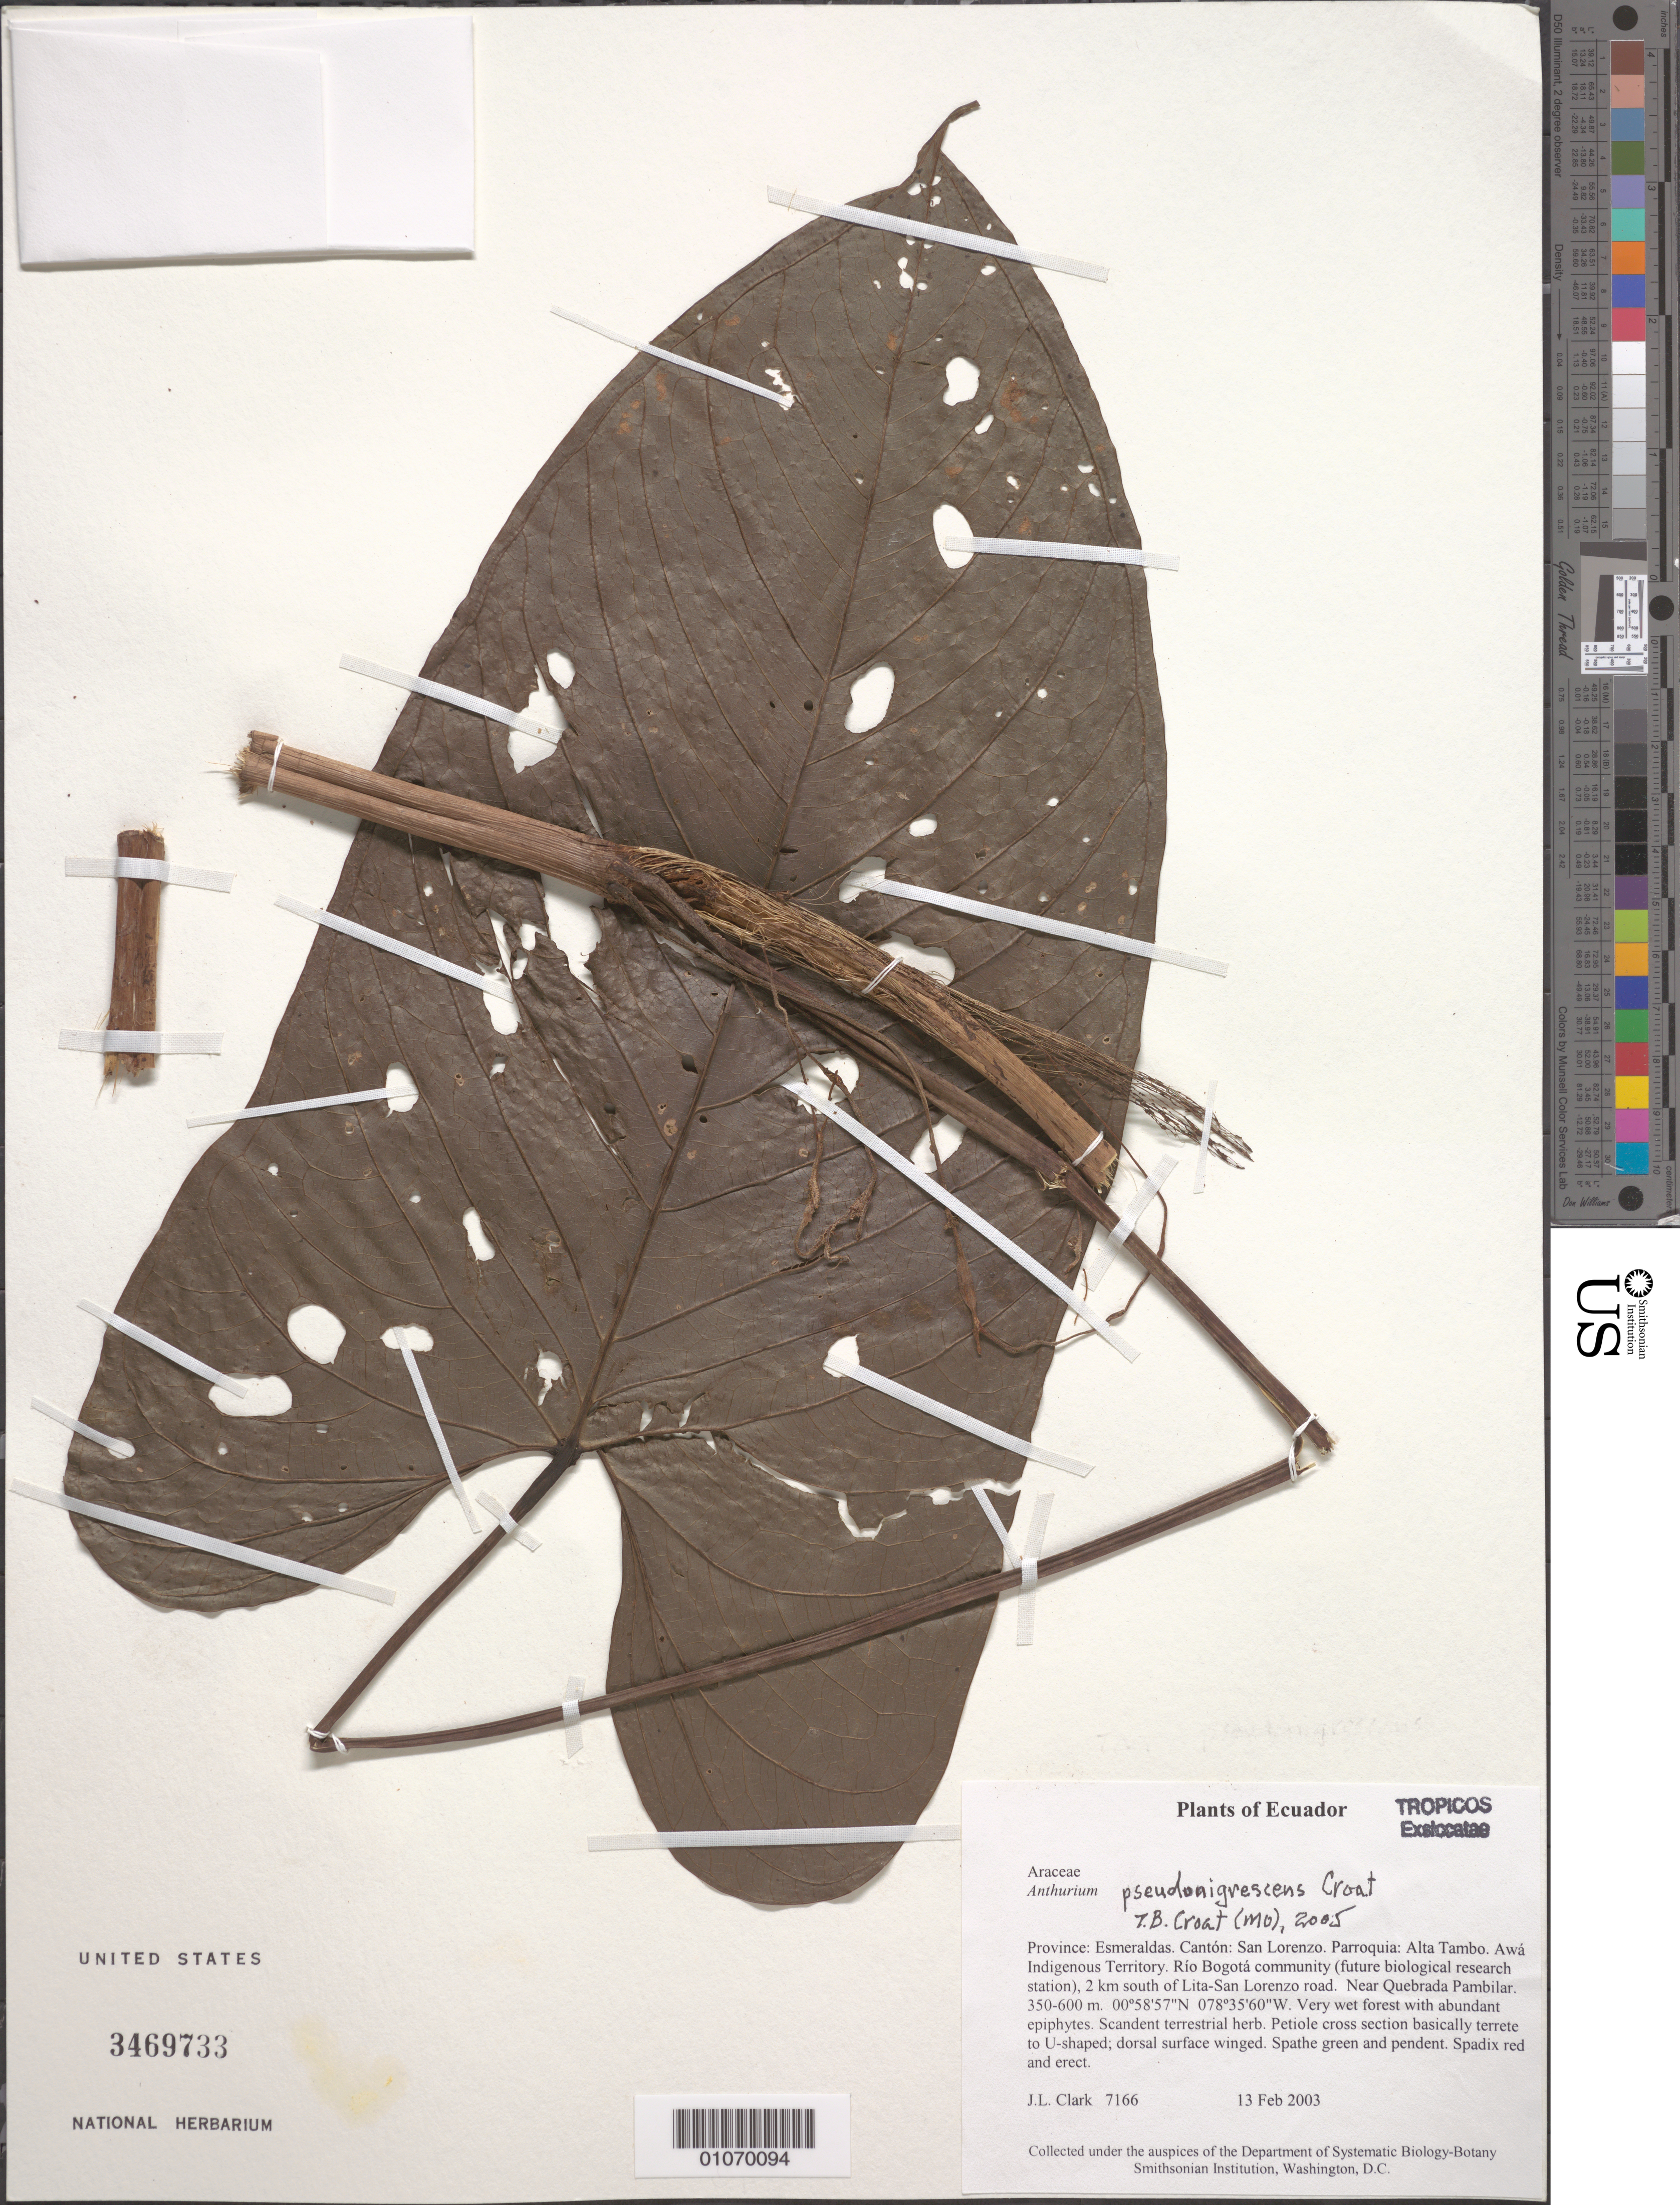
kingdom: Plantae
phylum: Tracheophyta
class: Liliopsida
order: Alismatales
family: Araceae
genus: Anthurium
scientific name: Anthurium pseudonigrescens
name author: Croat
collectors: J. L. Clark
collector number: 7166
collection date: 2003-02-13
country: Ecuador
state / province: Esmeraldas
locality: Cantón: San Lorenzo. Parroquia: Alta Tambo. Awá Indigenous Territory. Río Bogotá community (future biological research station), 2 km south of Lita-San Lorenzo road. Near Quebrada Pambilar.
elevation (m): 350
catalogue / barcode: US 3469733